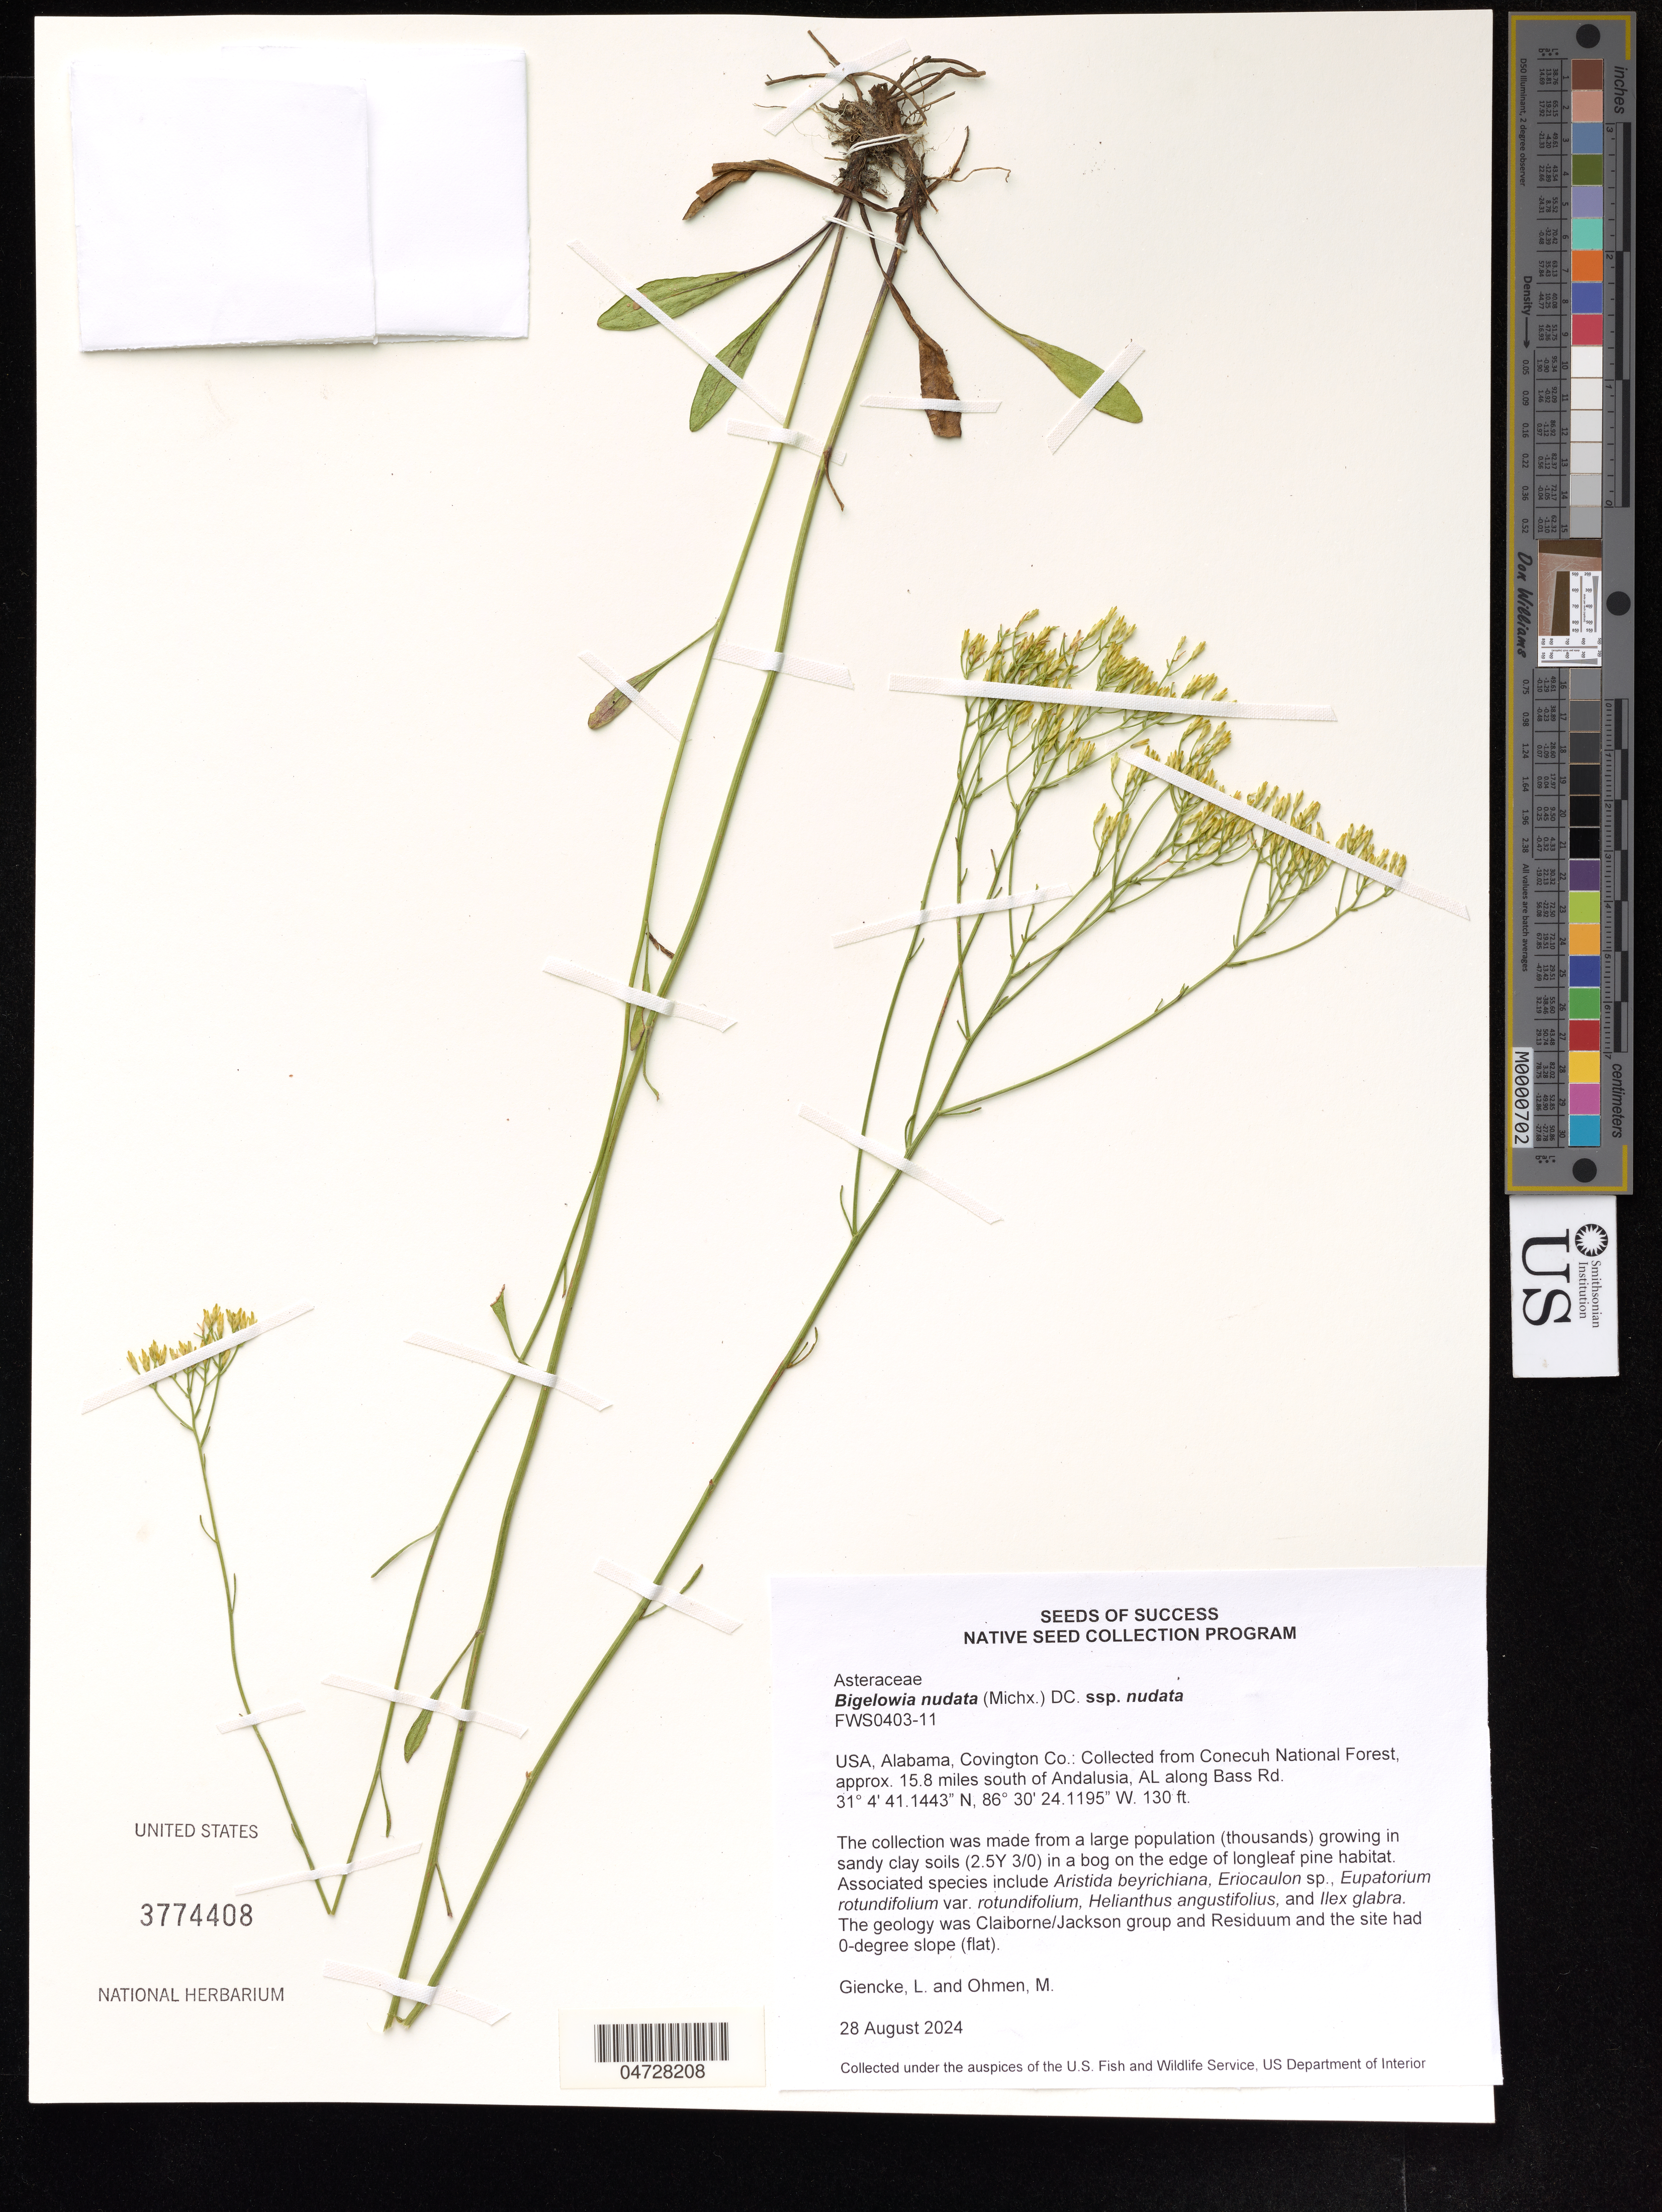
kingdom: Plantae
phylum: Tracheophyta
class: Magnoliopsida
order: Asterales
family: Asteraceae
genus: Bigelowia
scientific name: Bigelowia nudata subsp. nudata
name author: (Michx.) DC.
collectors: L. Giencke & M. Ohmen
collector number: FWS0403-11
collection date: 2024-08-28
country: United States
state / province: Alabama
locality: Covington Co.: Collected from Conecuh National Forest, approx. 15.8 miles south of Andalusia, AL along Bass Rd.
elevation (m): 40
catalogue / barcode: US 3774408